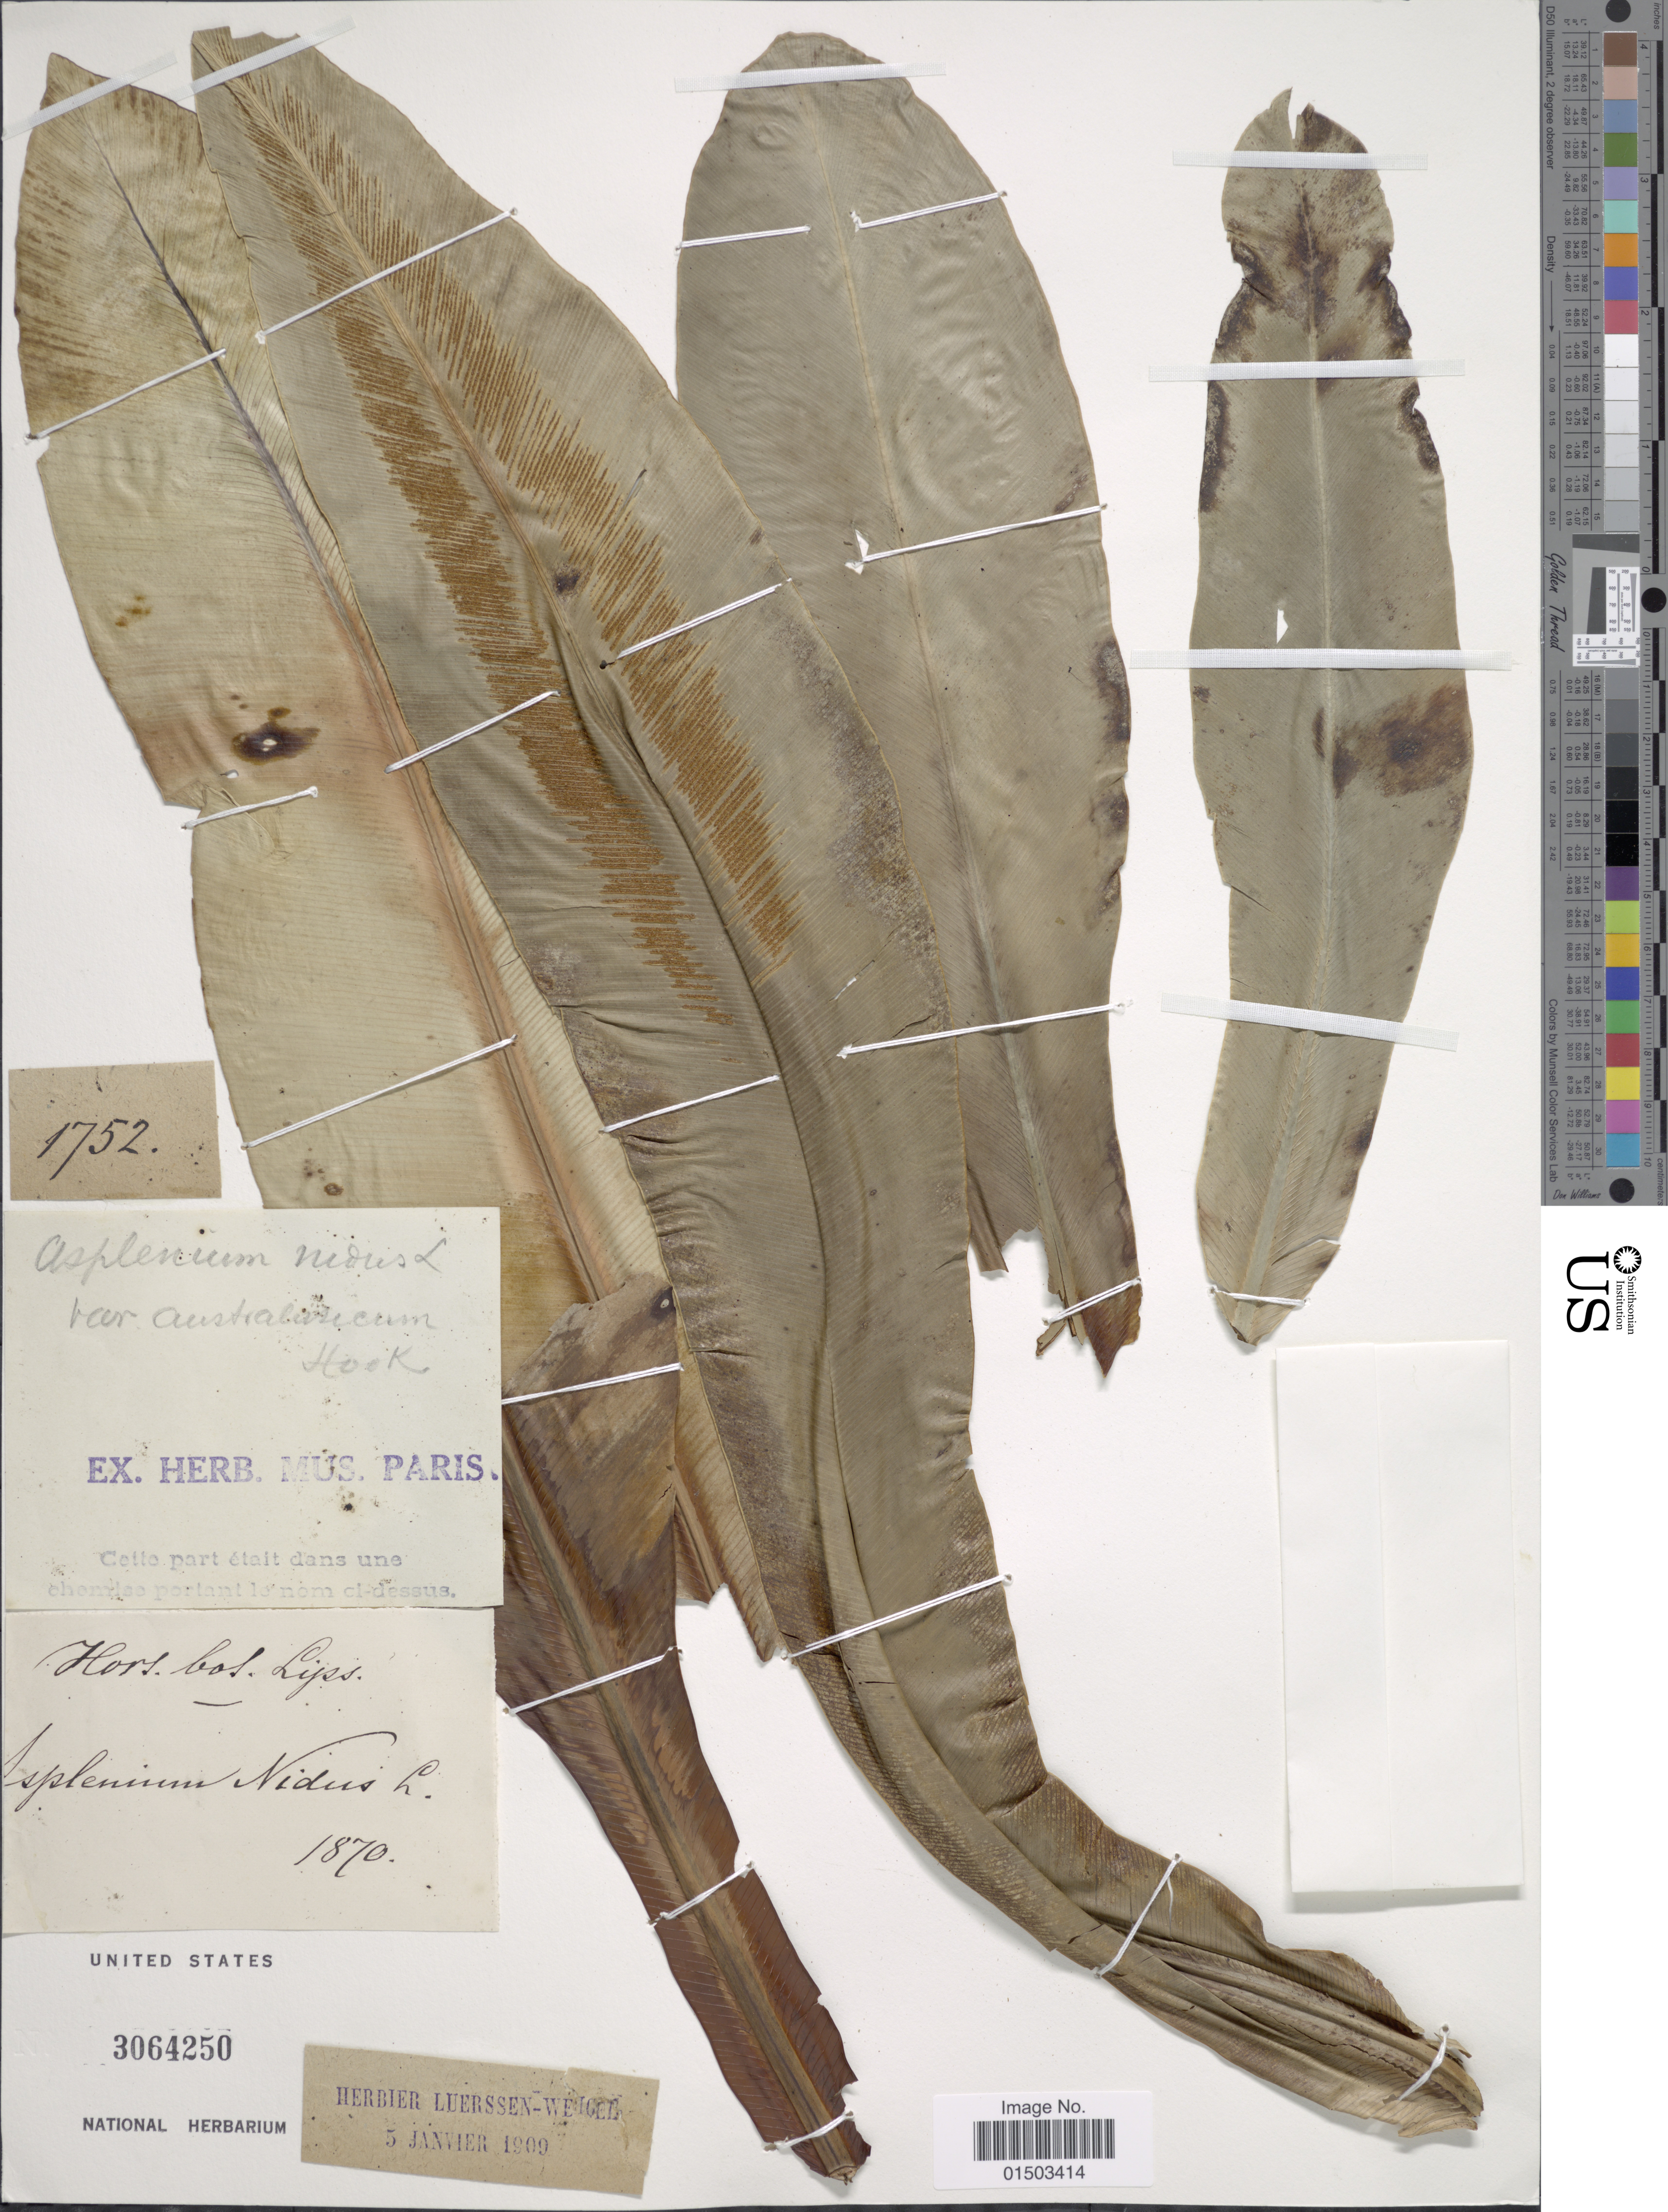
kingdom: Plantae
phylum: Tracheophyta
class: Polypodiopsida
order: Polypodiales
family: Aspleniaceae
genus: Asplenium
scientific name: Asplenium nidus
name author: L.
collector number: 1752?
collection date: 1870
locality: Hort. bot. Lips.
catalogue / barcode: US 3064250